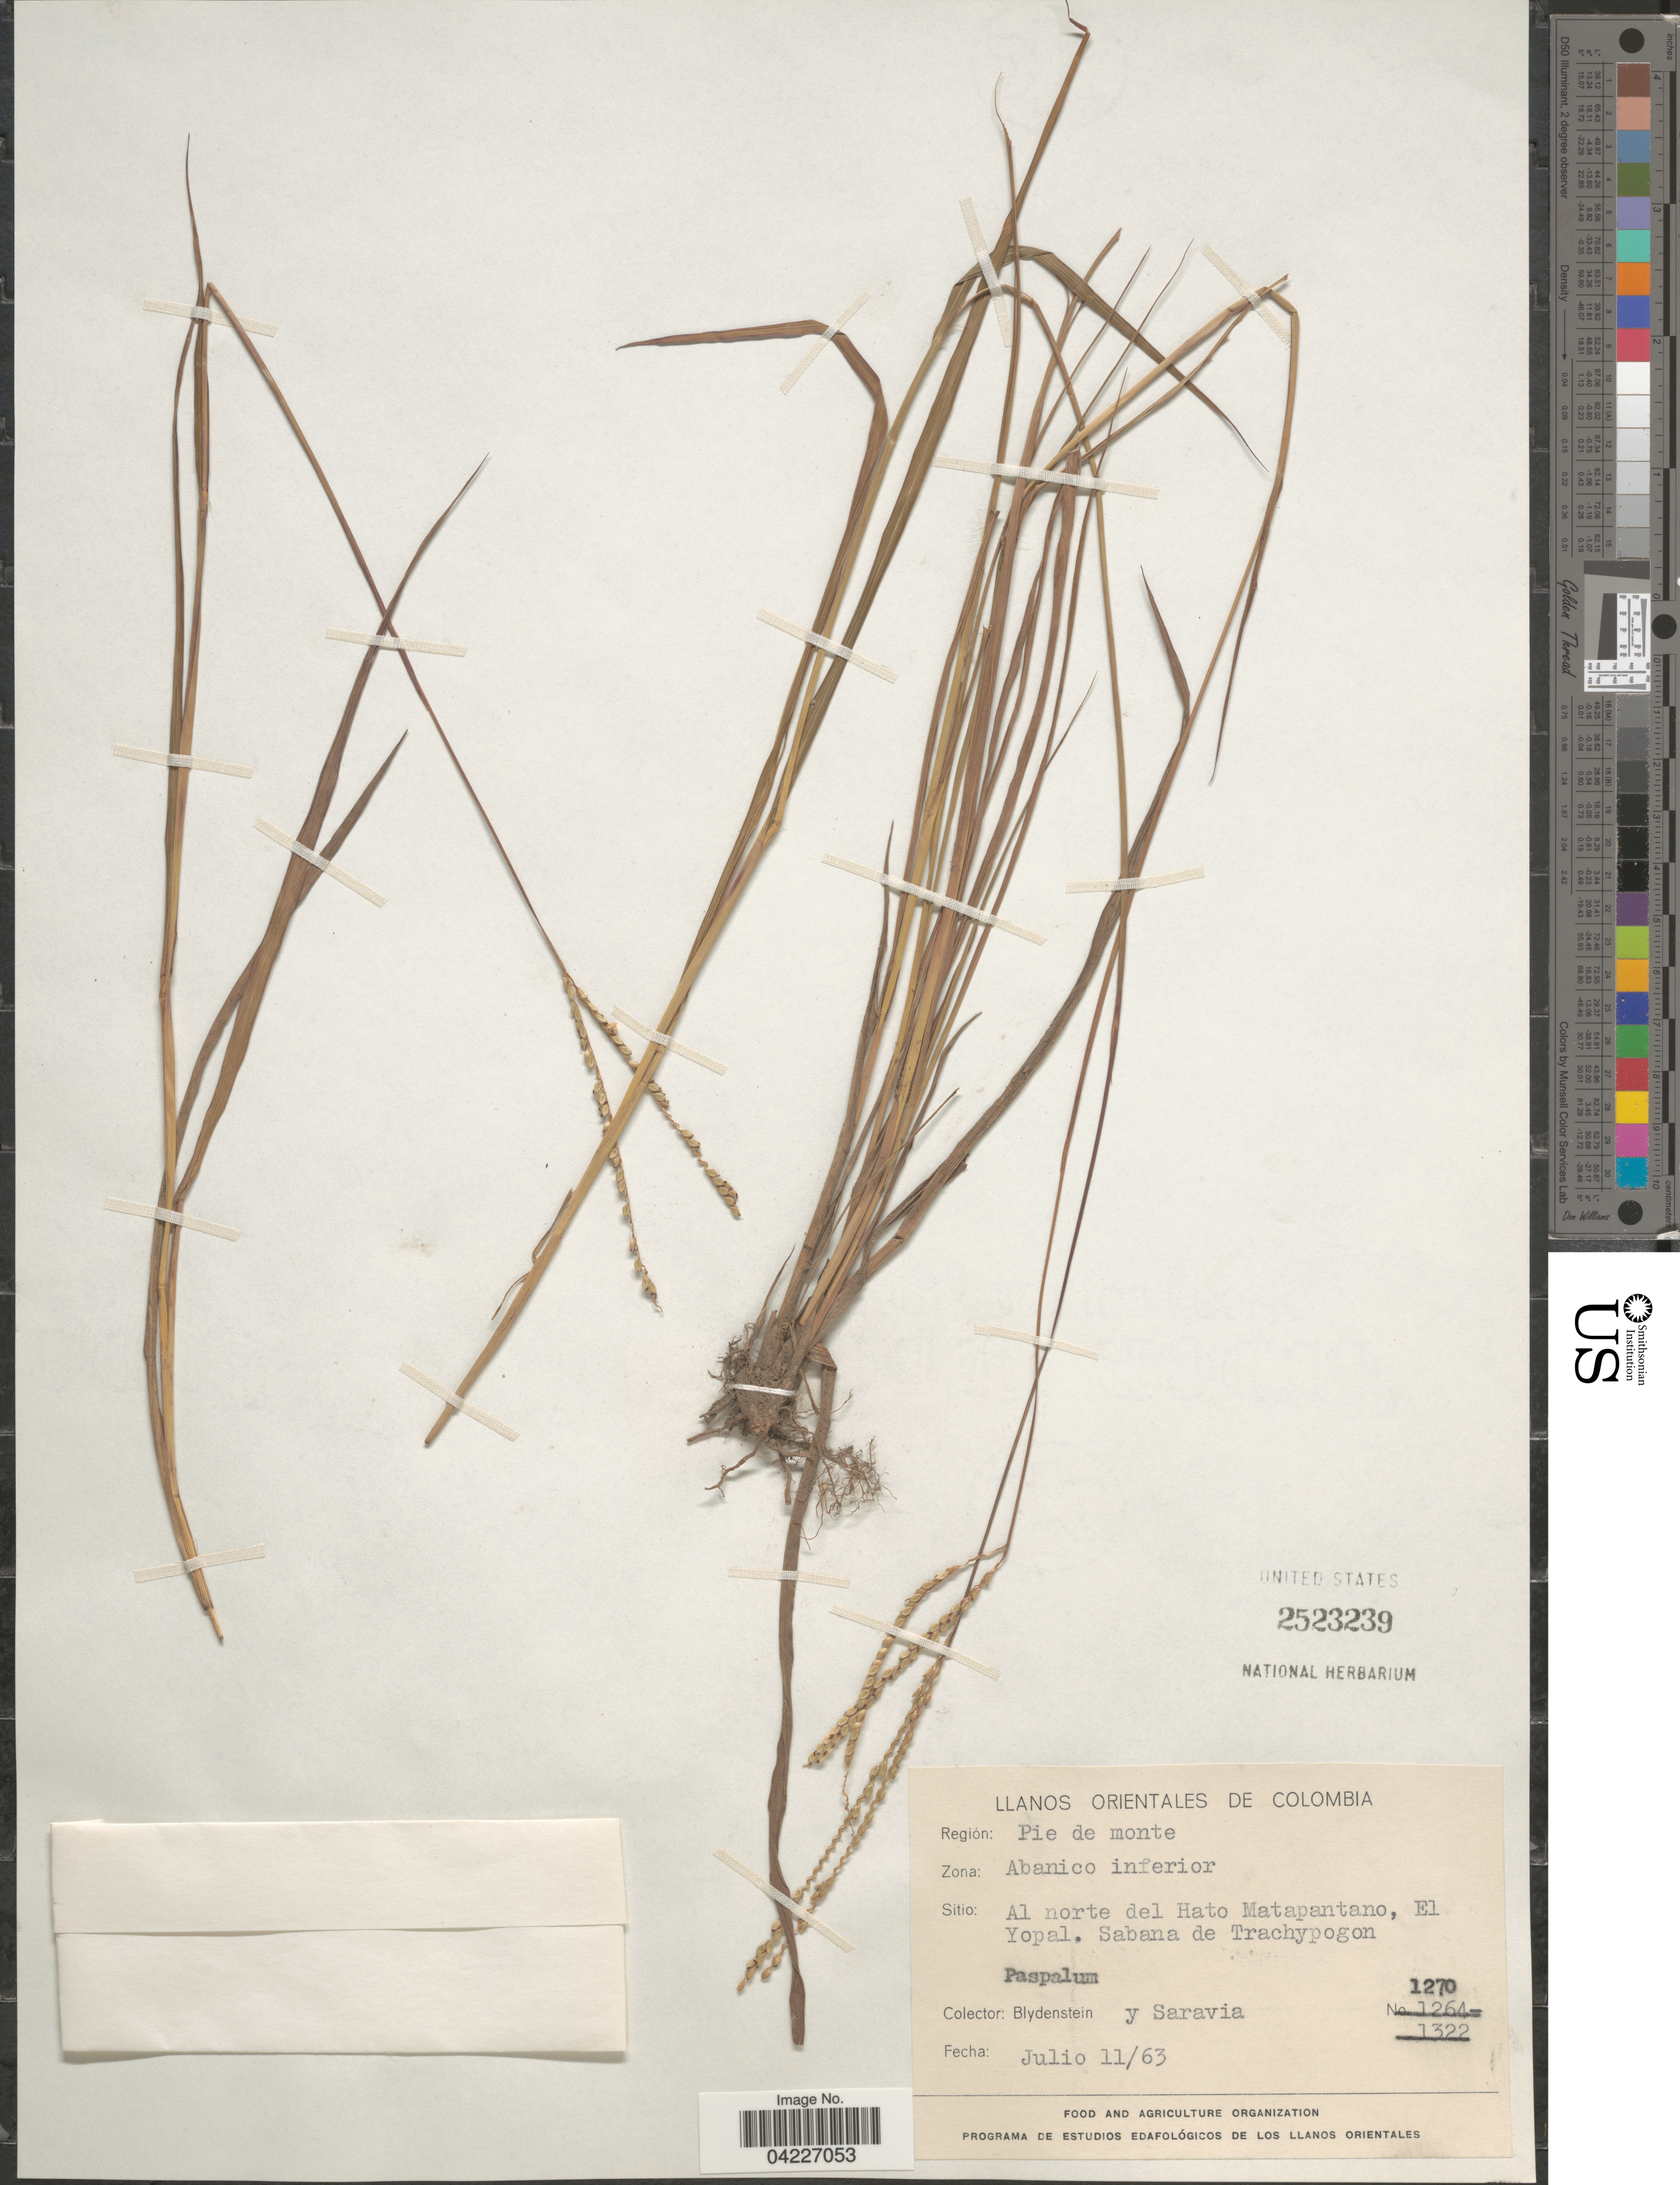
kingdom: Plantae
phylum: Tracheophyta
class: Liliopsida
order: Poales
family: Poaceae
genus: Paspalum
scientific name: Paspalum sp.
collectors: Blydenstein & Saravia, --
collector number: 1270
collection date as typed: Transcribed d/m/y: 11/7/63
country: Colombia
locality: Llanos Orientales de Colombia. Región: Pie de monte. Zona: Abanico inferior. Sitio: Al norte del Hato Matapantano, El Yopal. Sabana de Trachypogon.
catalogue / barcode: US 2523239